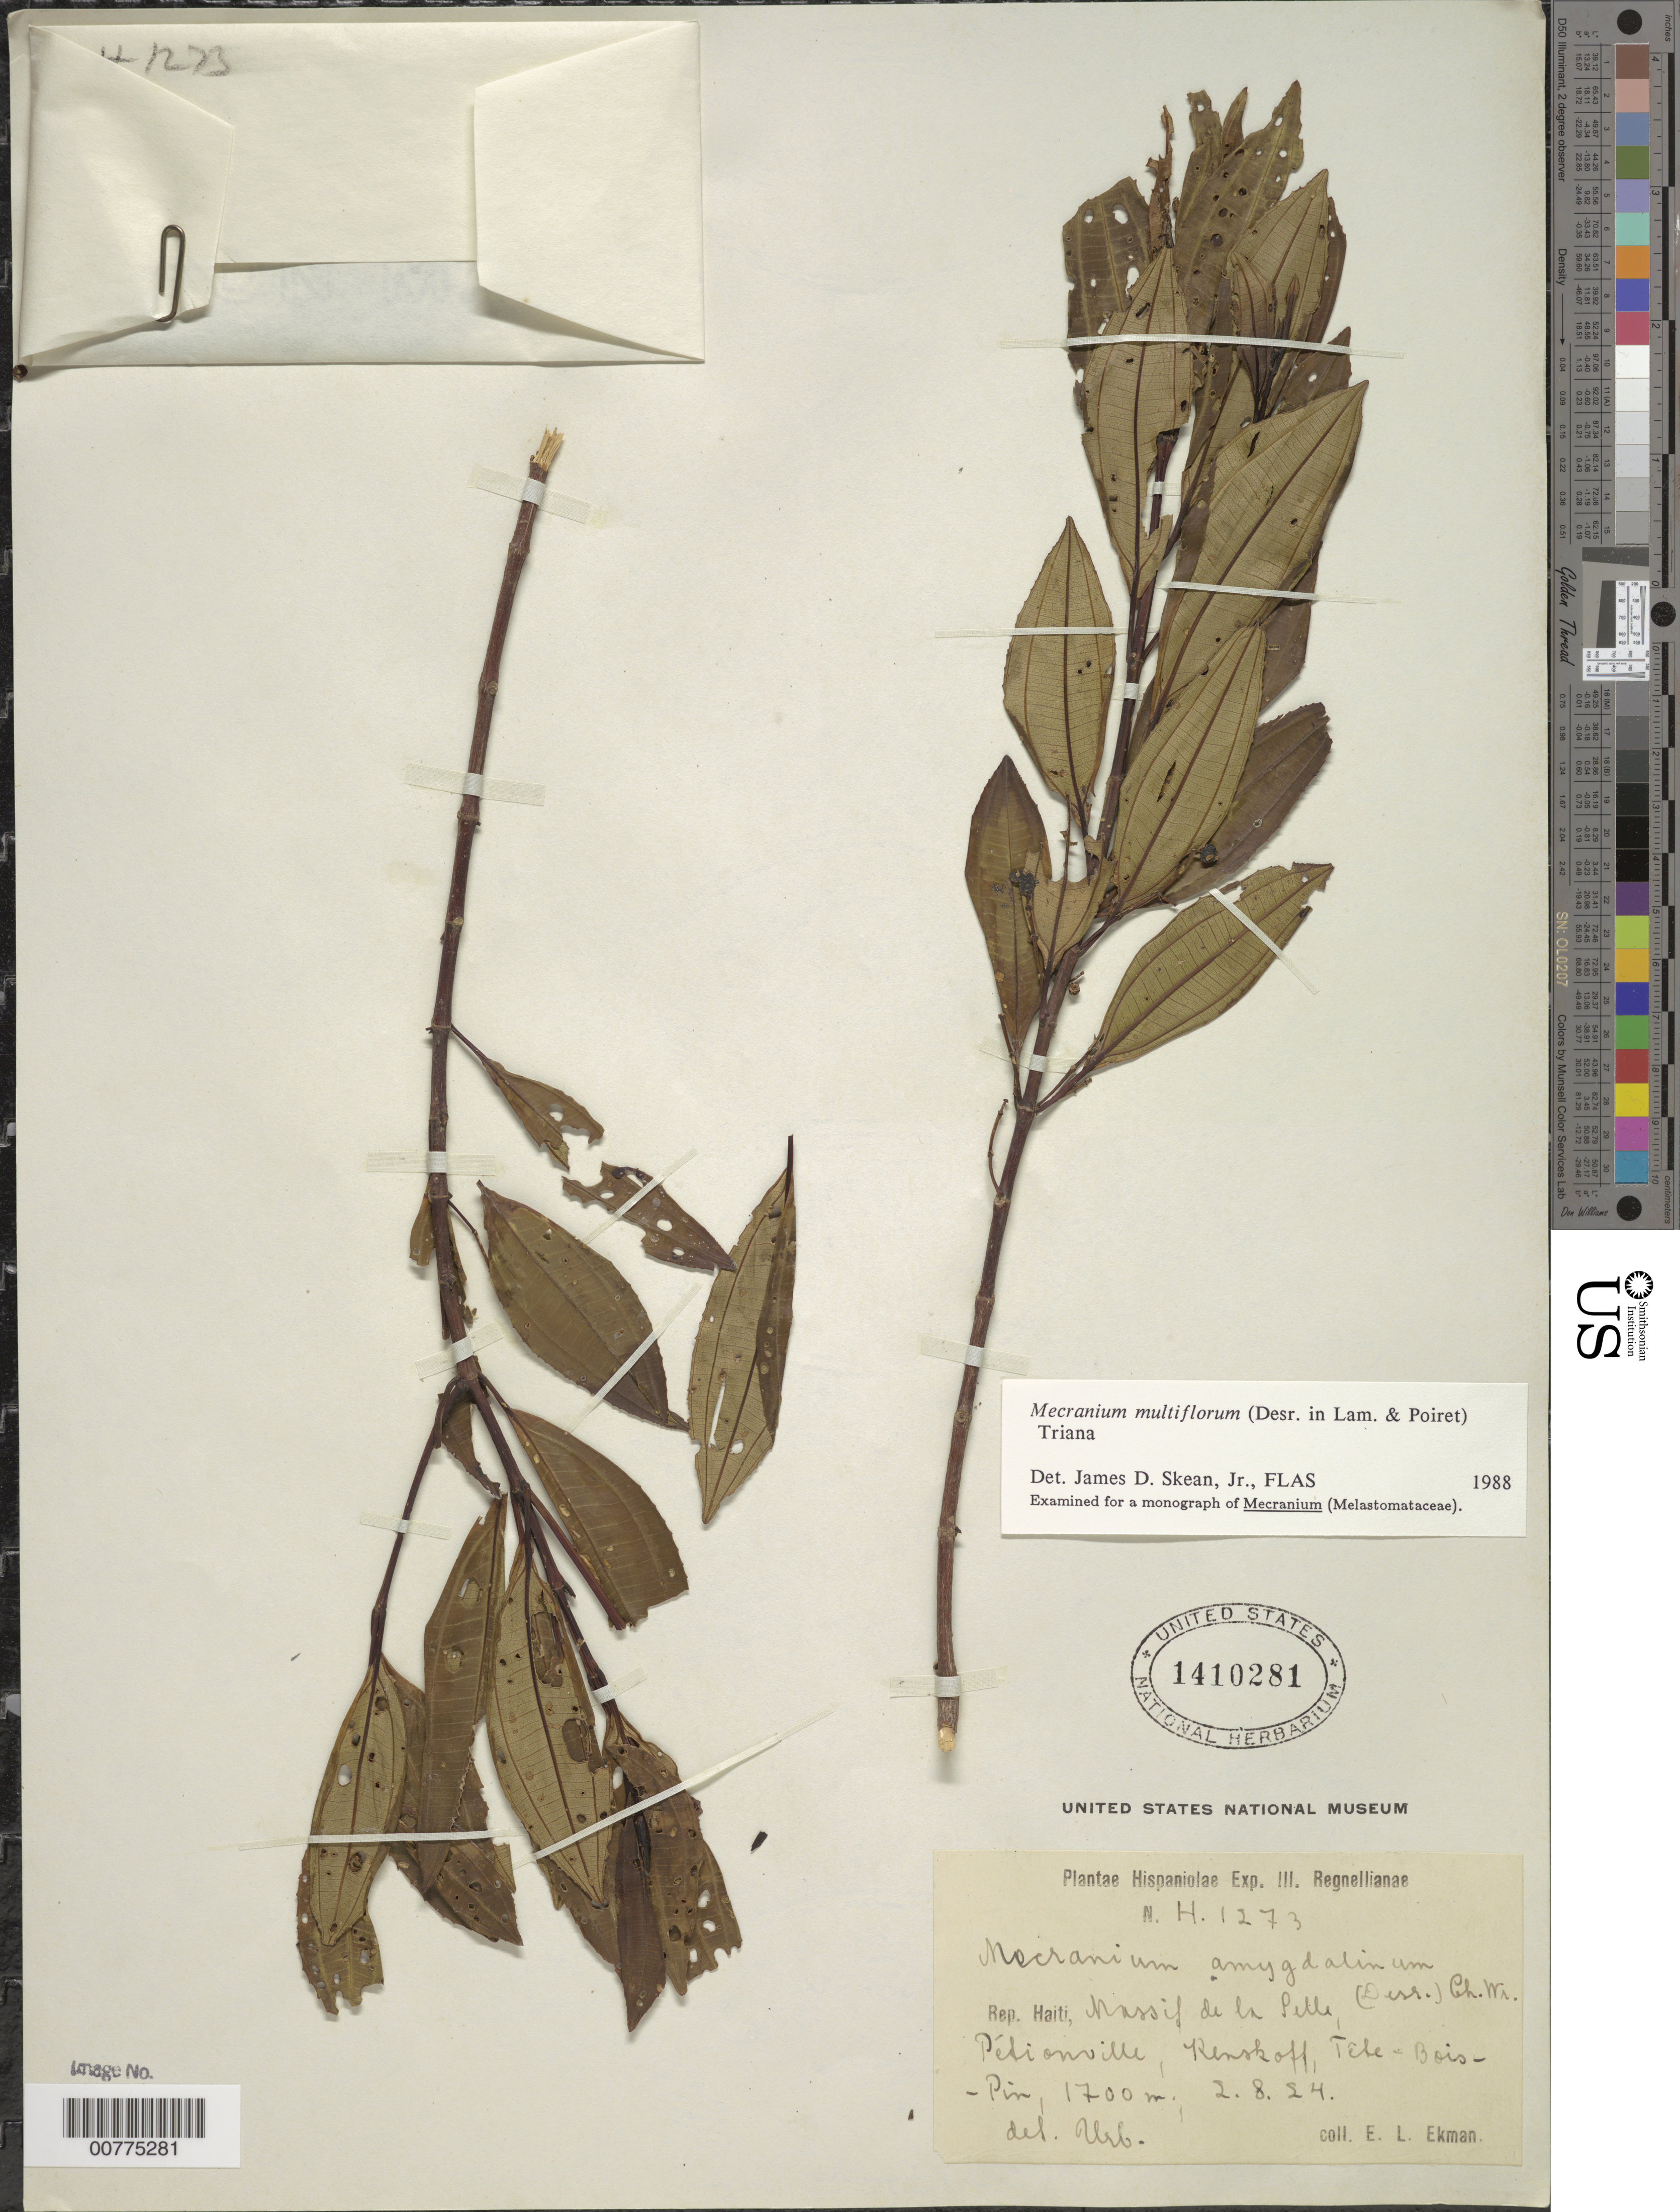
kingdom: Plantae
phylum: Tracheophyta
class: Magnoliopsida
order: Myrtales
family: Melastomataceae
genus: Mecranium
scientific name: Mecranium multiflorum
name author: (Desr.) Triana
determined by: Skean, J. D., Jr.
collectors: E. L. Ekman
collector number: H 1273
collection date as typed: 02 Aug 1924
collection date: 1924-08-02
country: Haiti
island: Hispaniola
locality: Massif de la Selle, Pétionville, Kenskoff, Têle-Bois-Pin.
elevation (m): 1700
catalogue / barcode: US 1410281